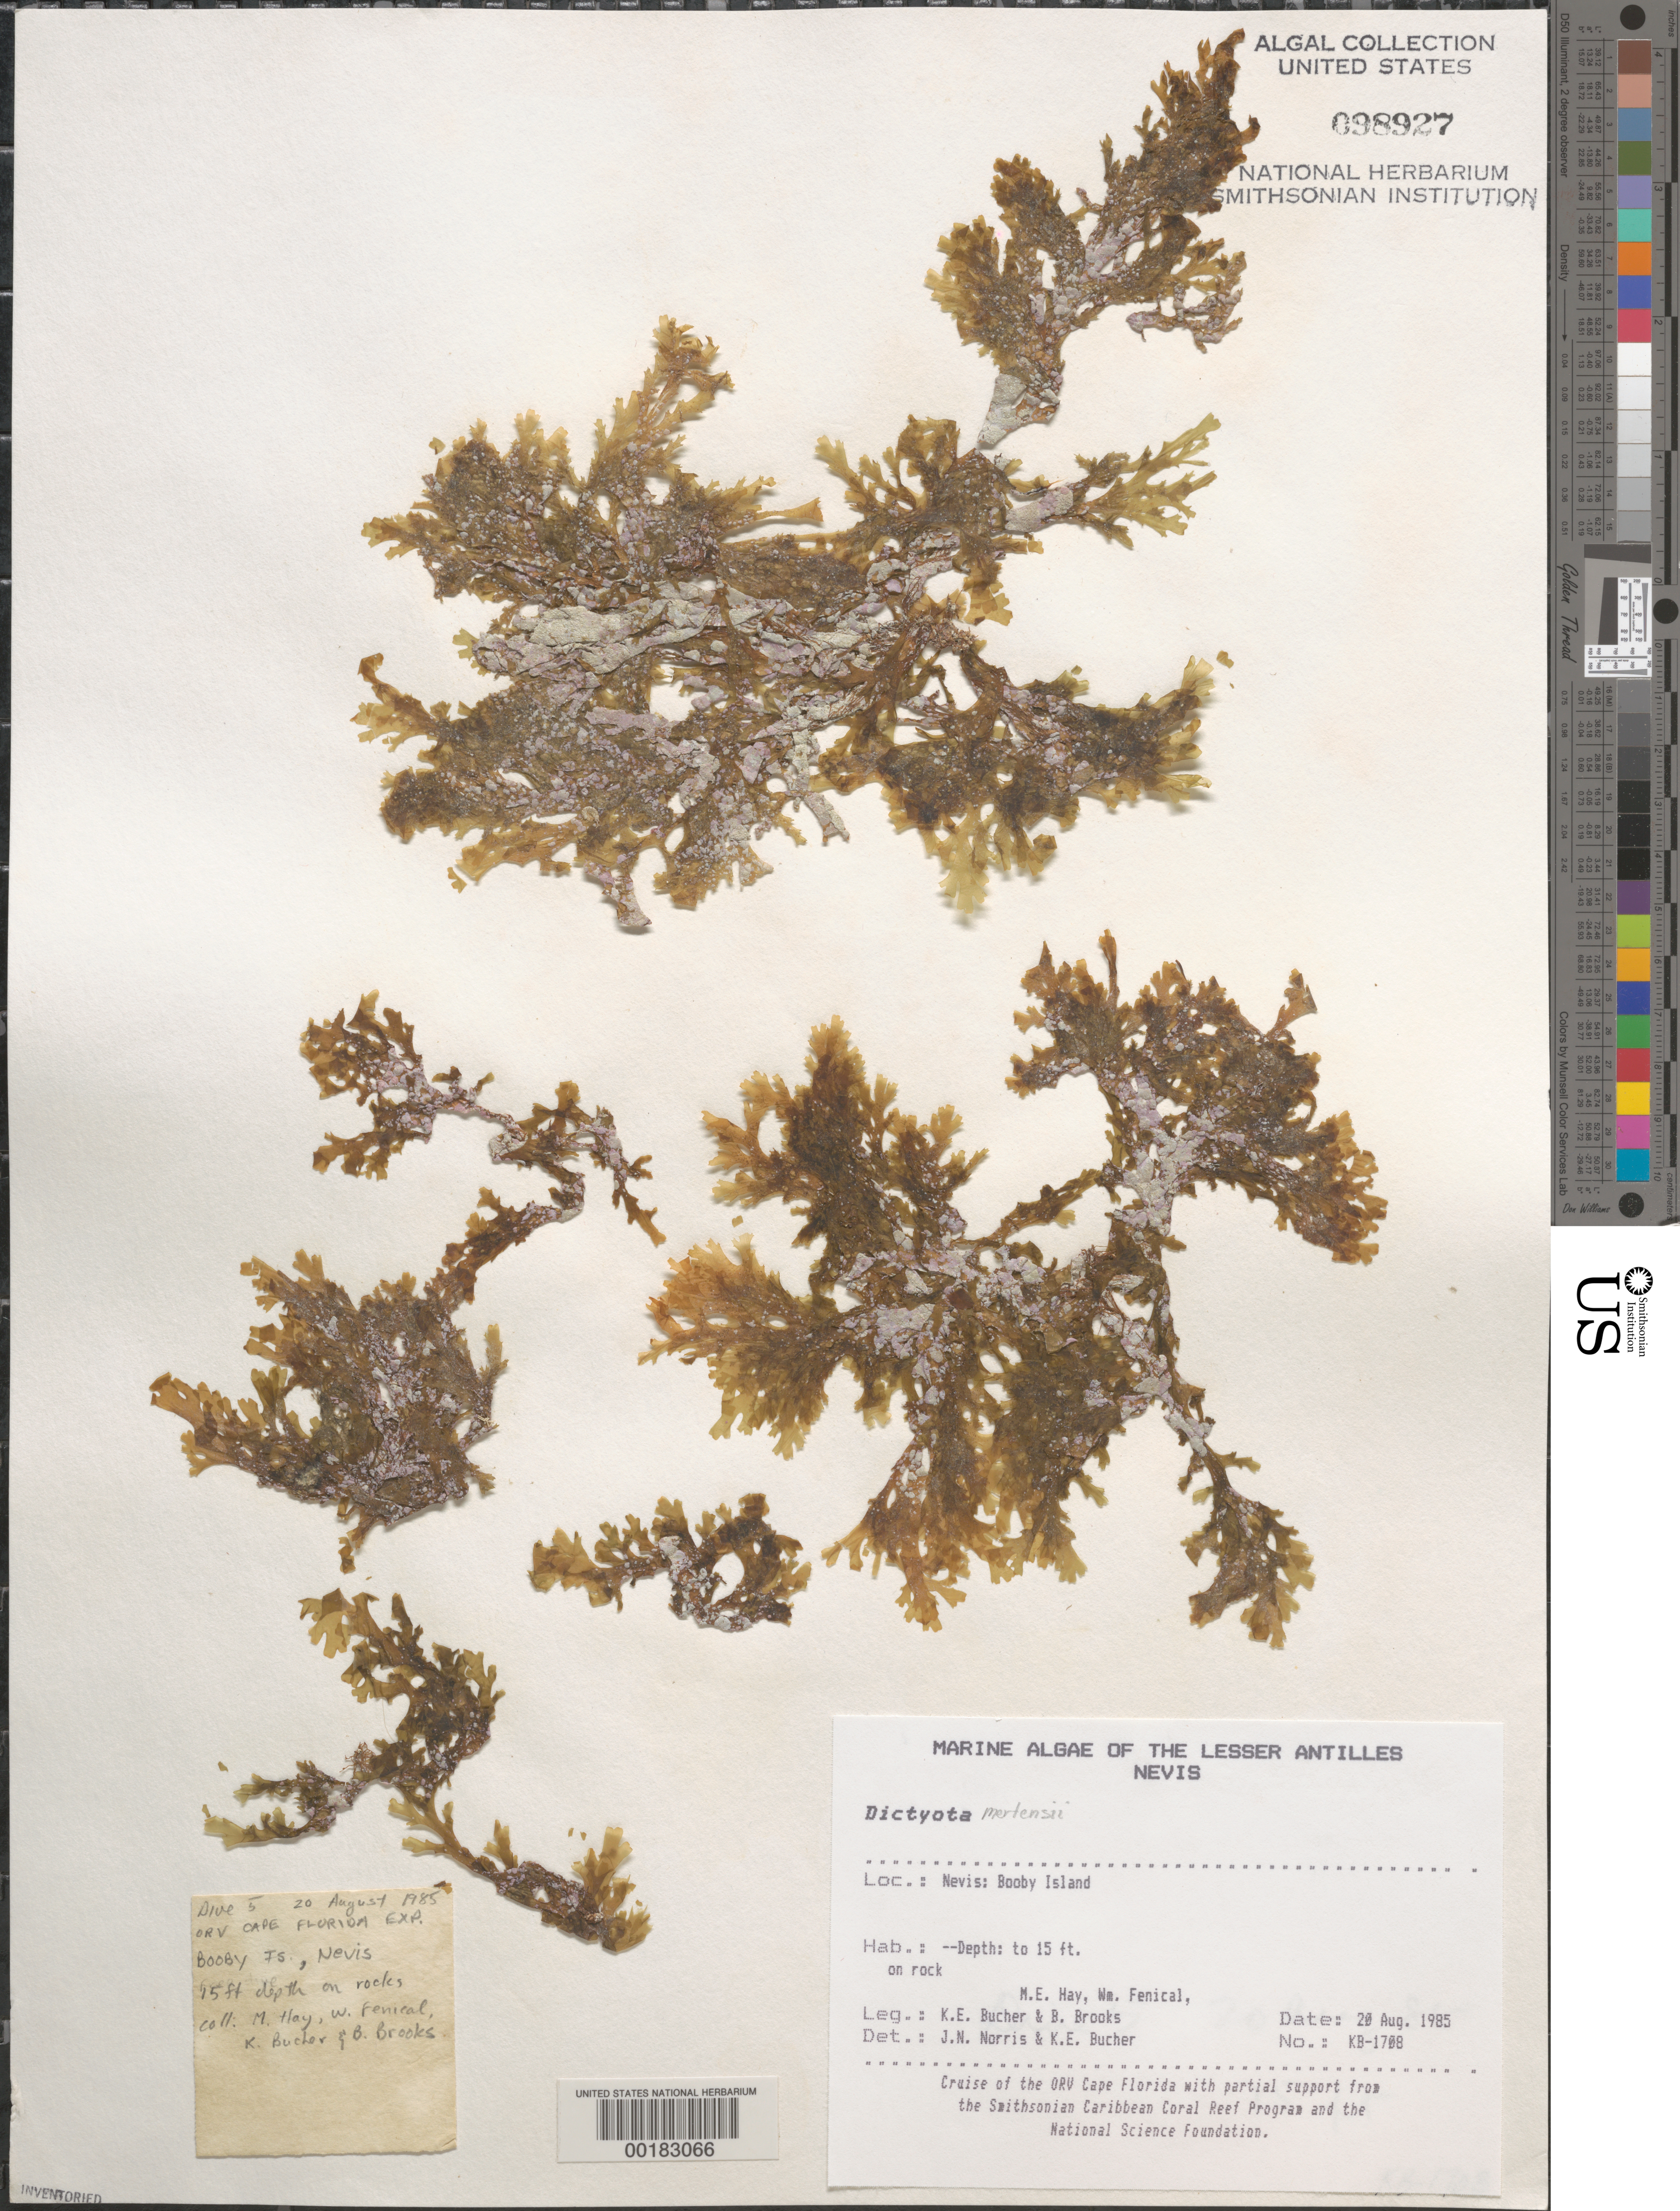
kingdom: Chromista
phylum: Ochrophyta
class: Phaeophyceae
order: Dictyotales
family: Dictyotaceae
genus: Dictyota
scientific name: Dictyota mertensii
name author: (C. Mart.) Kütz.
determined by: Norris, J. N.; Bucher, K. E.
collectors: K. E. Bucher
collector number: Kb-1708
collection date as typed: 20 Aug 1985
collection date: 1985-08-20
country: St. Christopher-Nevis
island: Nevis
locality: Booby Island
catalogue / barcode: US 98927